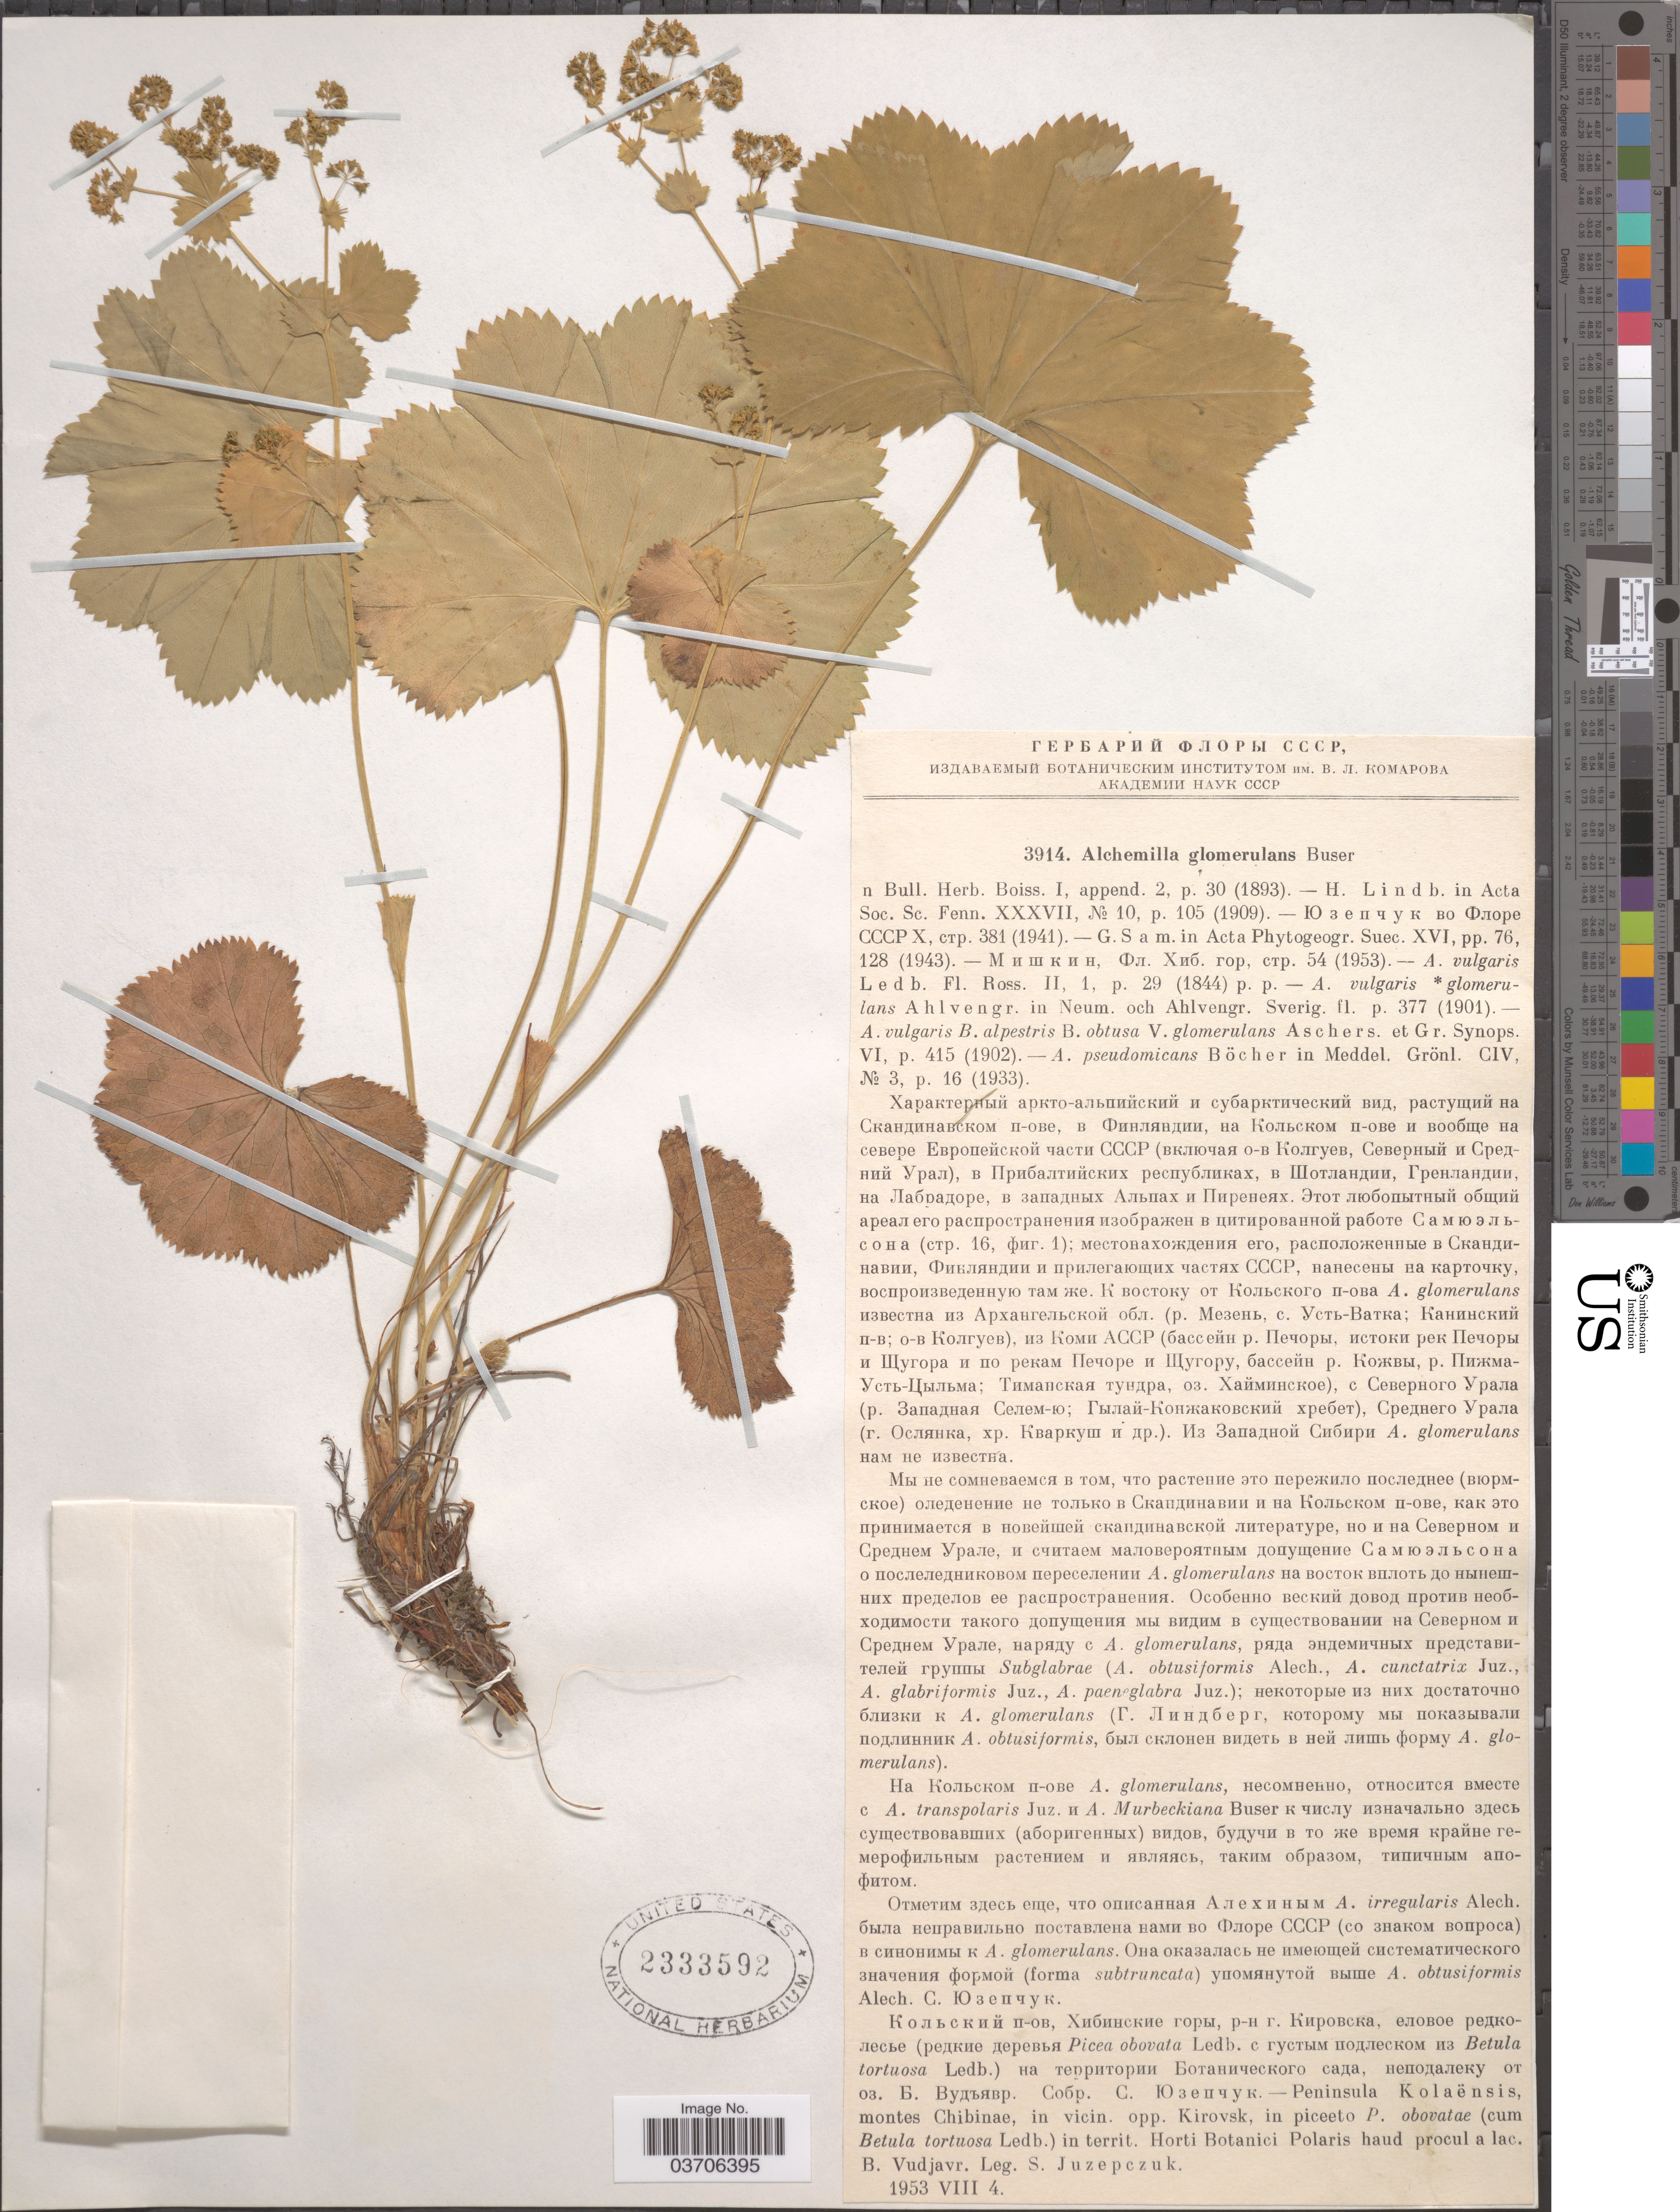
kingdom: Plantae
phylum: Tracheophyta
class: Magnoliopsida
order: Rosales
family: Rosaceae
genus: Alchemilla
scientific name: Alchemilla glomerulans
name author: Buser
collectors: S. V. Juzepczuk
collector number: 3914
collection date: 1953-08-04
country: Russian Federation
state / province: Murmansk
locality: Peninsula Kolaënsis, montes Chibinae, in vicin. opp. Kirovsk, in piceeto P. obocate (cum betula tortuosa Ledb.) in territ. Horti Botanici Polaris haud procul a lac. B. Vudjavr.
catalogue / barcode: US 2333592